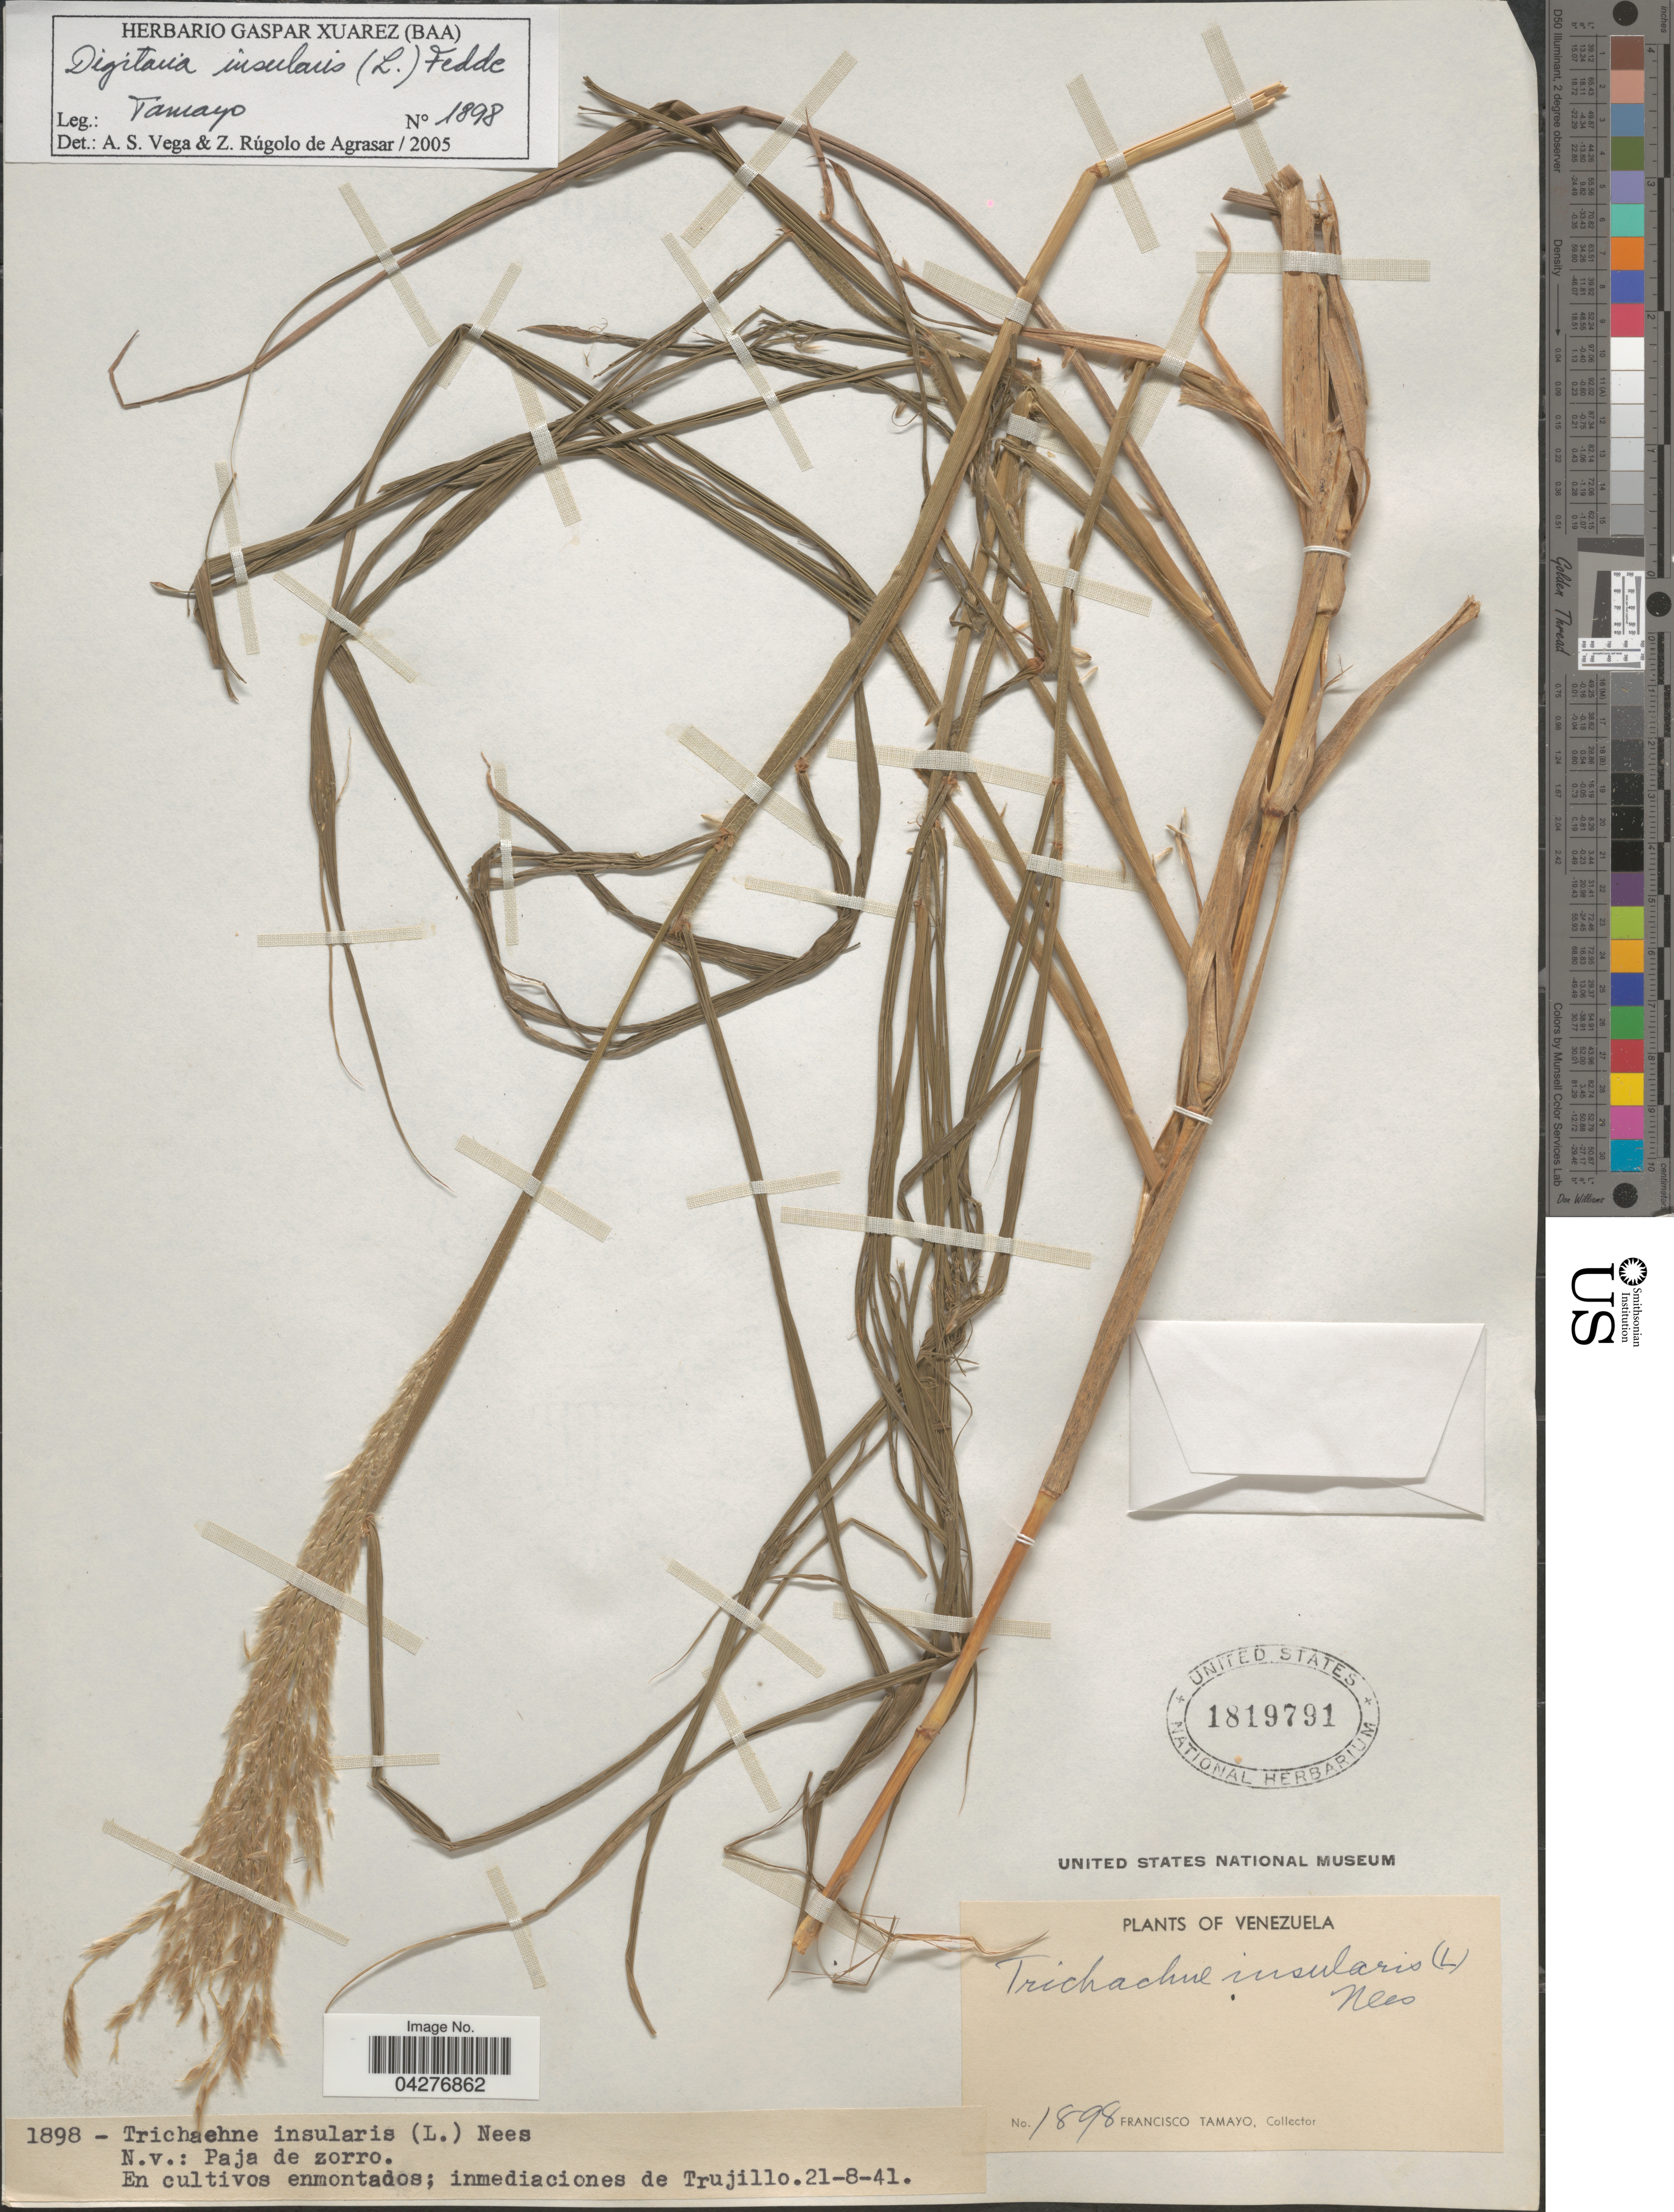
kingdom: Plantae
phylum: Tracheophyta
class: Liliopsida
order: Poales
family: Poaceae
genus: Digitaria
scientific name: Digitaria insularis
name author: (L.) Fedde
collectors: F. Tamayo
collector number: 1898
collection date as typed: Transcribed d/m/y: 21/8/41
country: Venezuela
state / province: Trujillo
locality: Inmediaciones de Trujillo.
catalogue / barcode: US 1819791